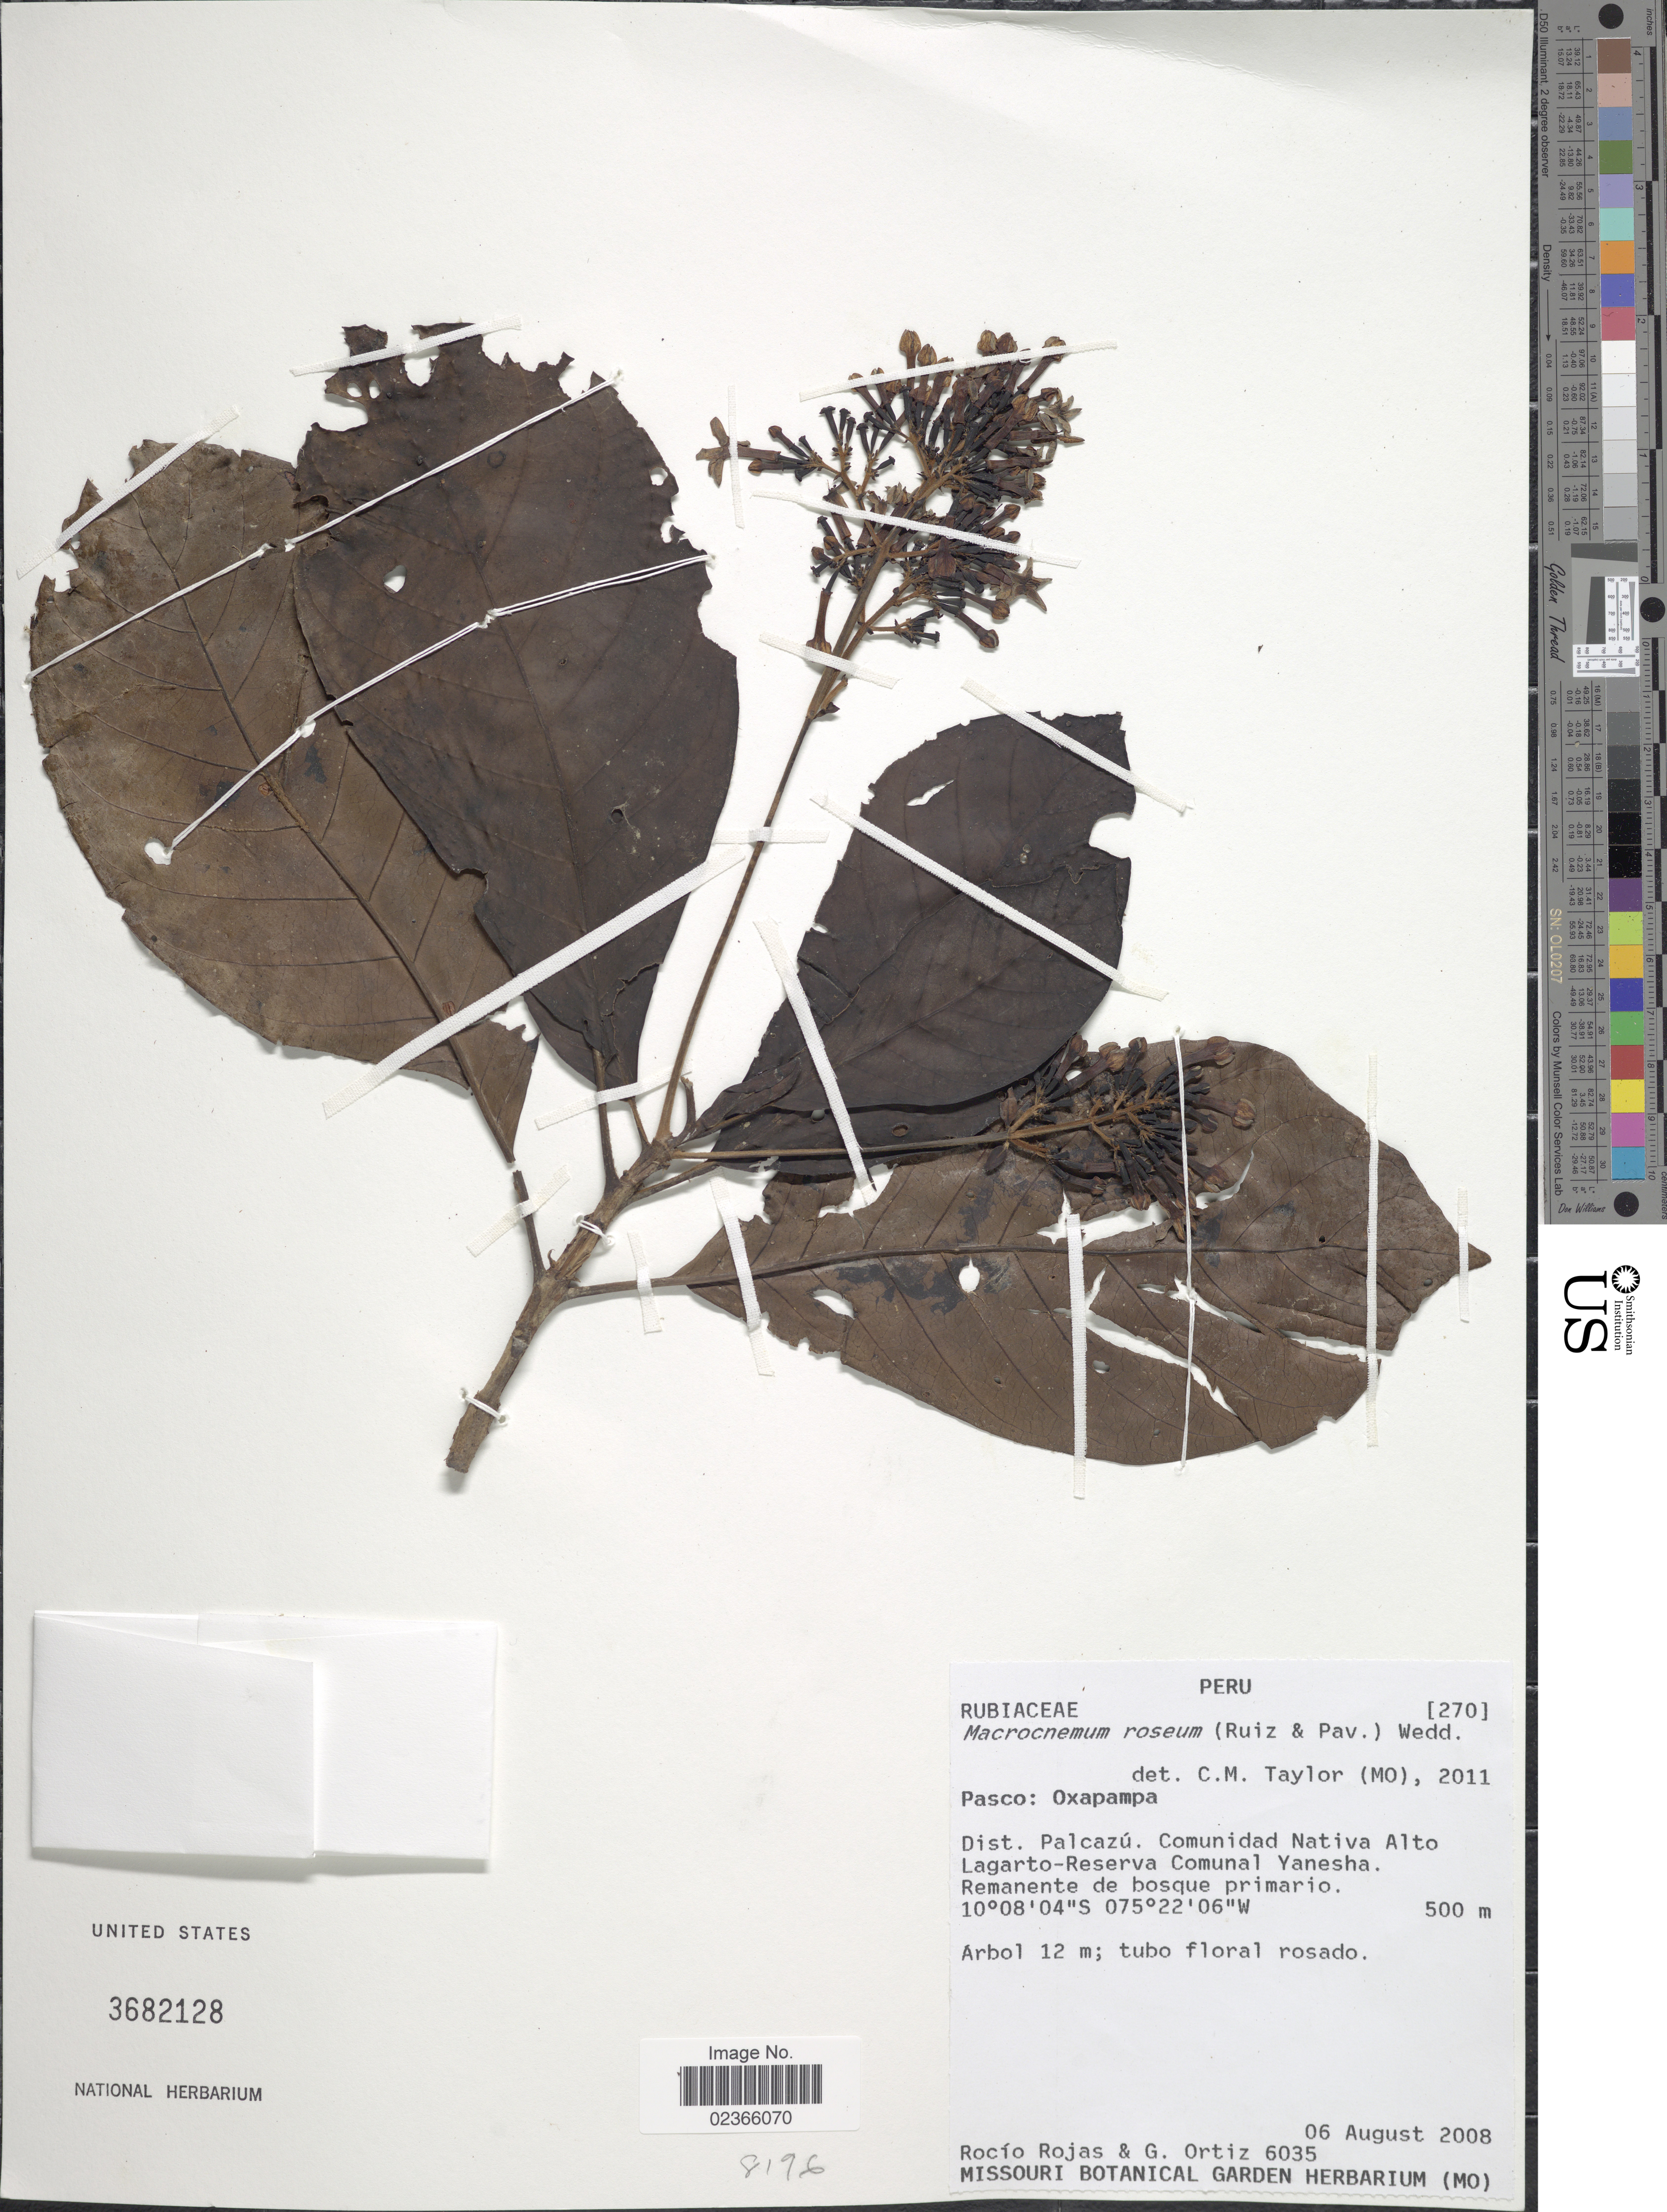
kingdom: Plantae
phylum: Tracheophyta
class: Magnoliopsida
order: Gentianales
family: Rubiaceae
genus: Macrocnemum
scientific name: Macrocnemum roseum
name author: (Ruiz & Pav.) Wedd.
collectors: R. Rojas & G. Ortiz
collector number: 6035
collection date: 2008-08-06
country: Peru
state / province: Pasco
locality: Pasco: Oxapampa, Dist. Palcazu. Comunidad Nativa Alto Lagarto-Reserva Comunal Yanesha.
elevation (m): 500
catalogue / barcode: US 3682128